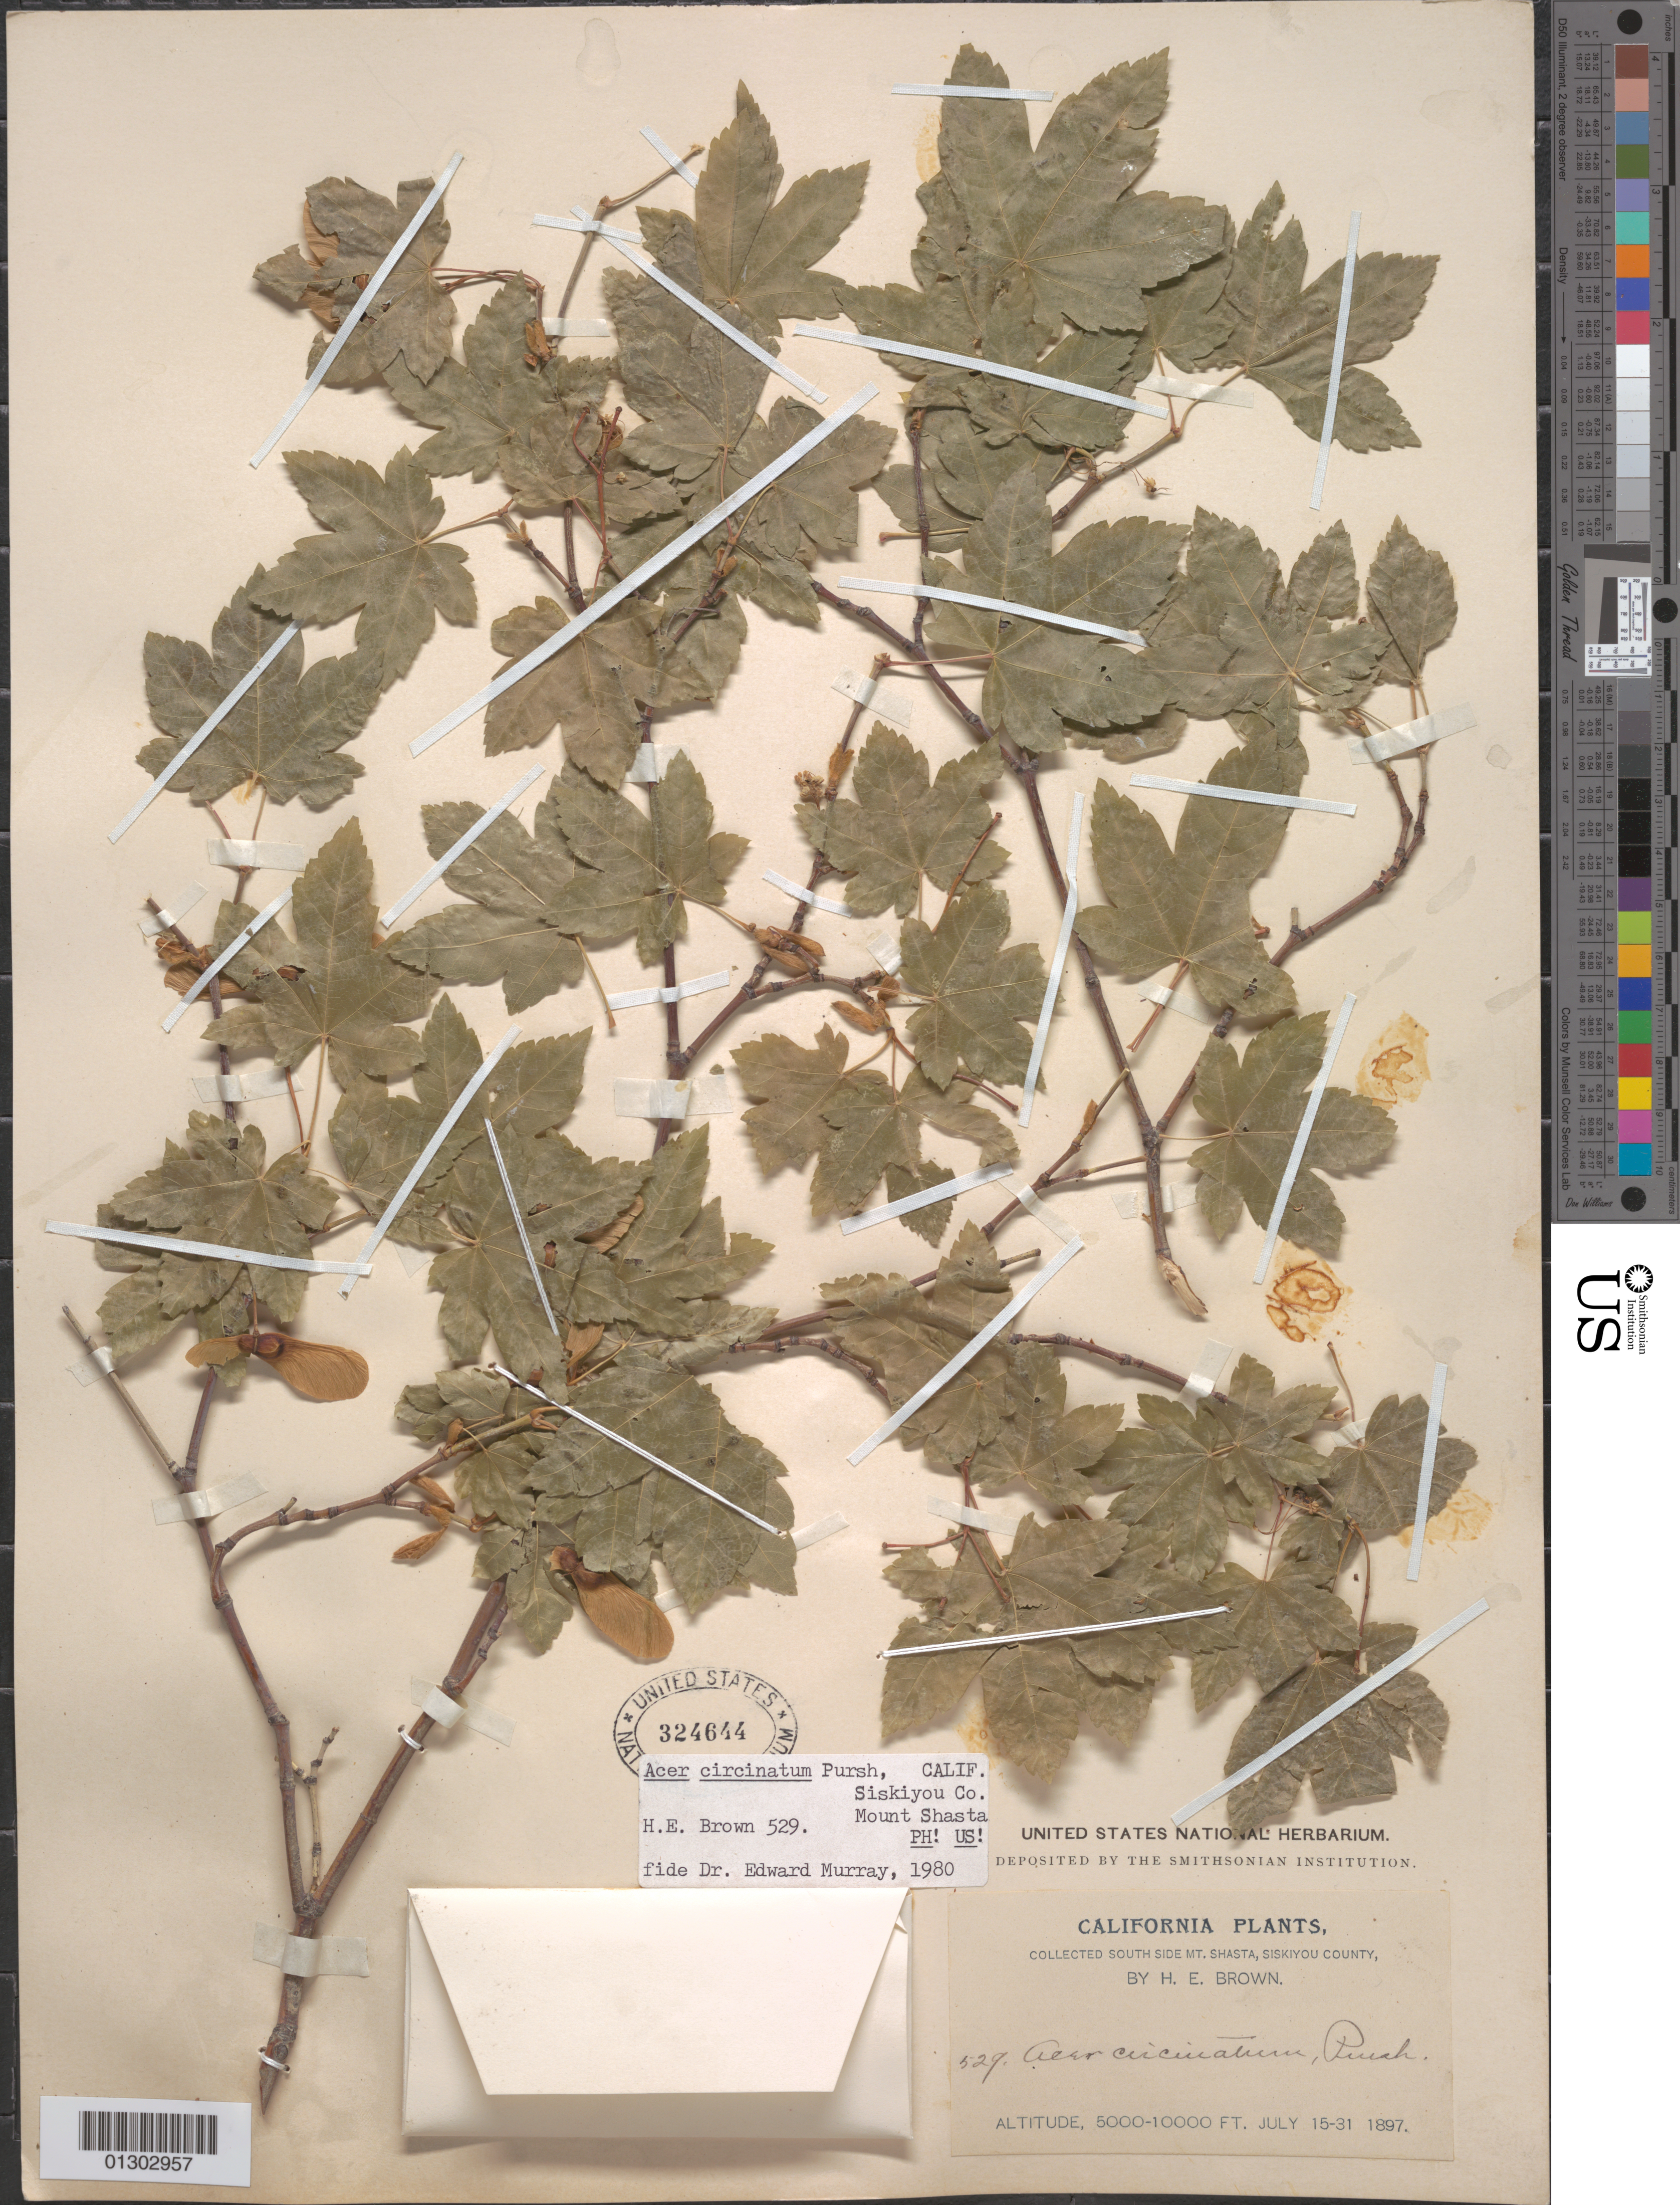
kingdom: Plantae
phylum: Tracheophyta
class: Magnoliopsida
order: Sapindales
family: Sapindaceae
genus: Acer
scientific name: Acer circinatum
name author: Pursh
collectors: H. E. Brown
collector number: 529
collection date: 1897-07-15/1897-07-31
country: United States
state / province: California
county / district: Siskiyou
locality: Siskiyou County, S side Mt. Shasta.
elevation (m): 1524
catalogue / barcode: US 324644